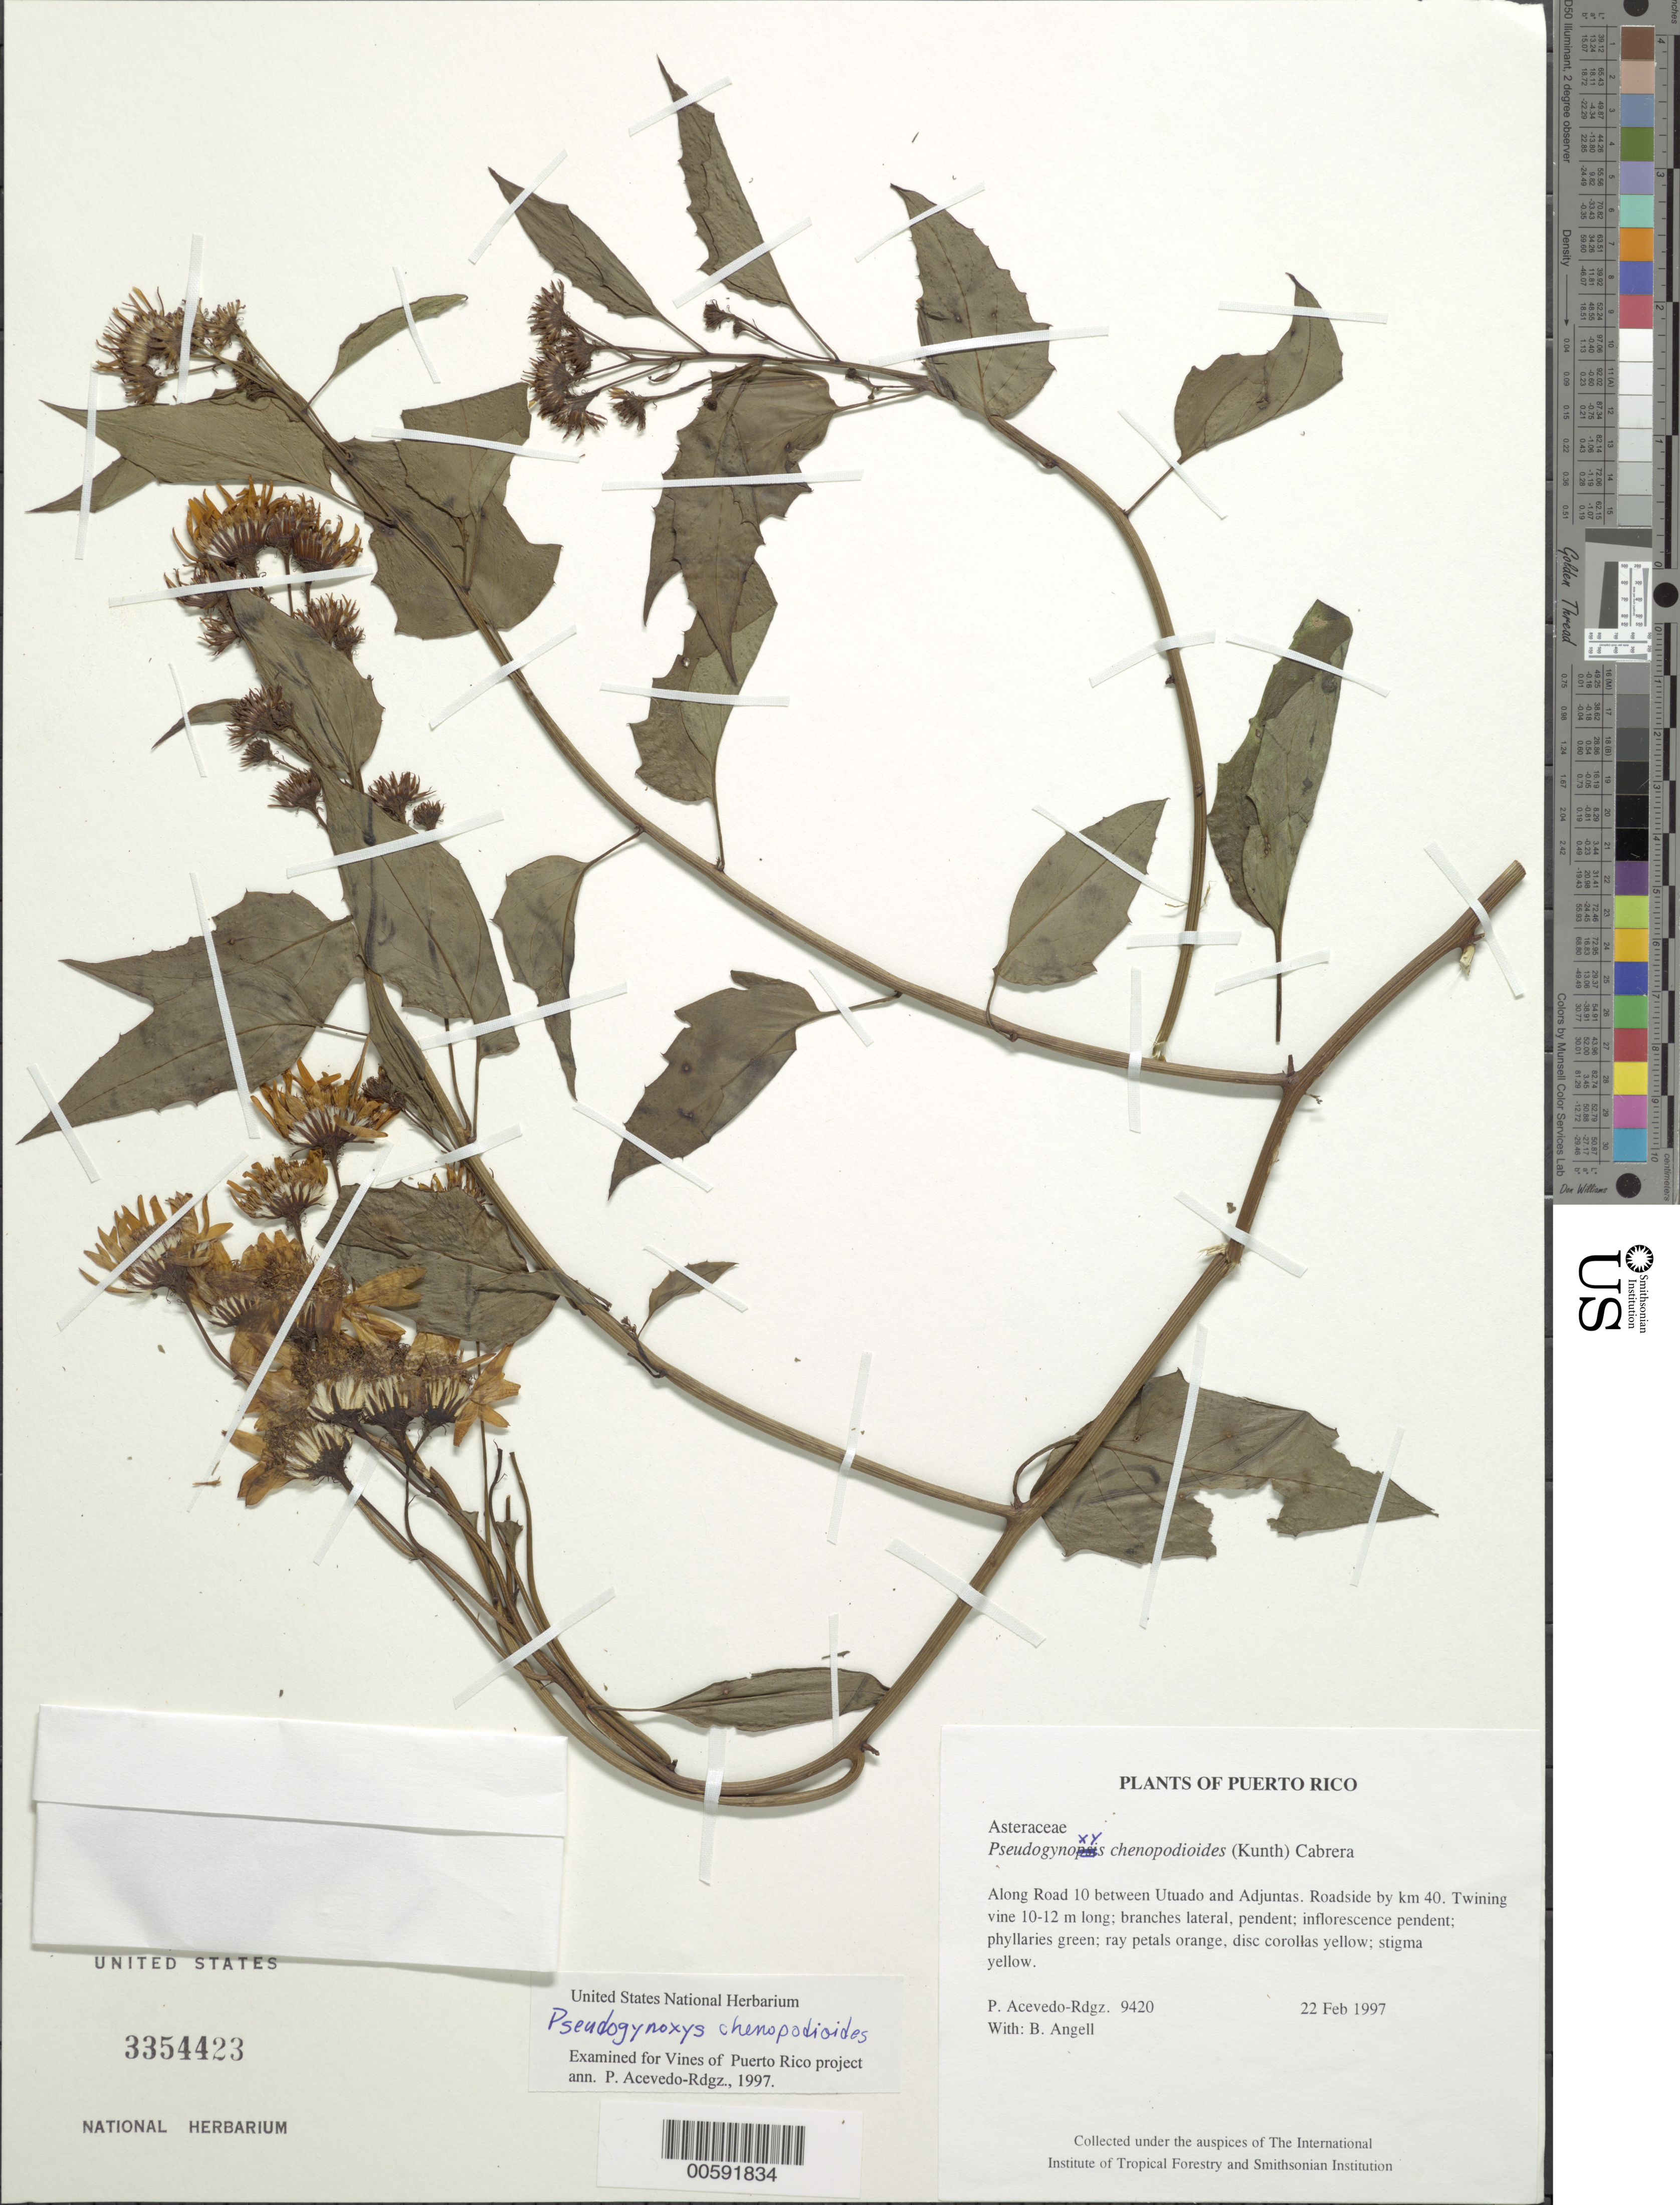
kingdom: Plantae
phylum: Tracheophyta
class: Magnoliopsida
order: Asterales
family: Asteraceae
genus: Pseudogynoxys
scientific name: Pseudogynoxys chenopodioides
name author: (Kunth) Cabrera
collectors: P. Acevedo-Rodr. & Bobbi Angell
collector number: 9420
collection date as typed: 22 Feb 1997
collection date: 1997-02-22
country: Puerto Rico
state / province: Adjuntas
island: Puerto Rico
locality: Along Road 10 between Utuado and Adjuntas;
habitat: Roadside by km 40.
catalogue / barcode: US 3354423